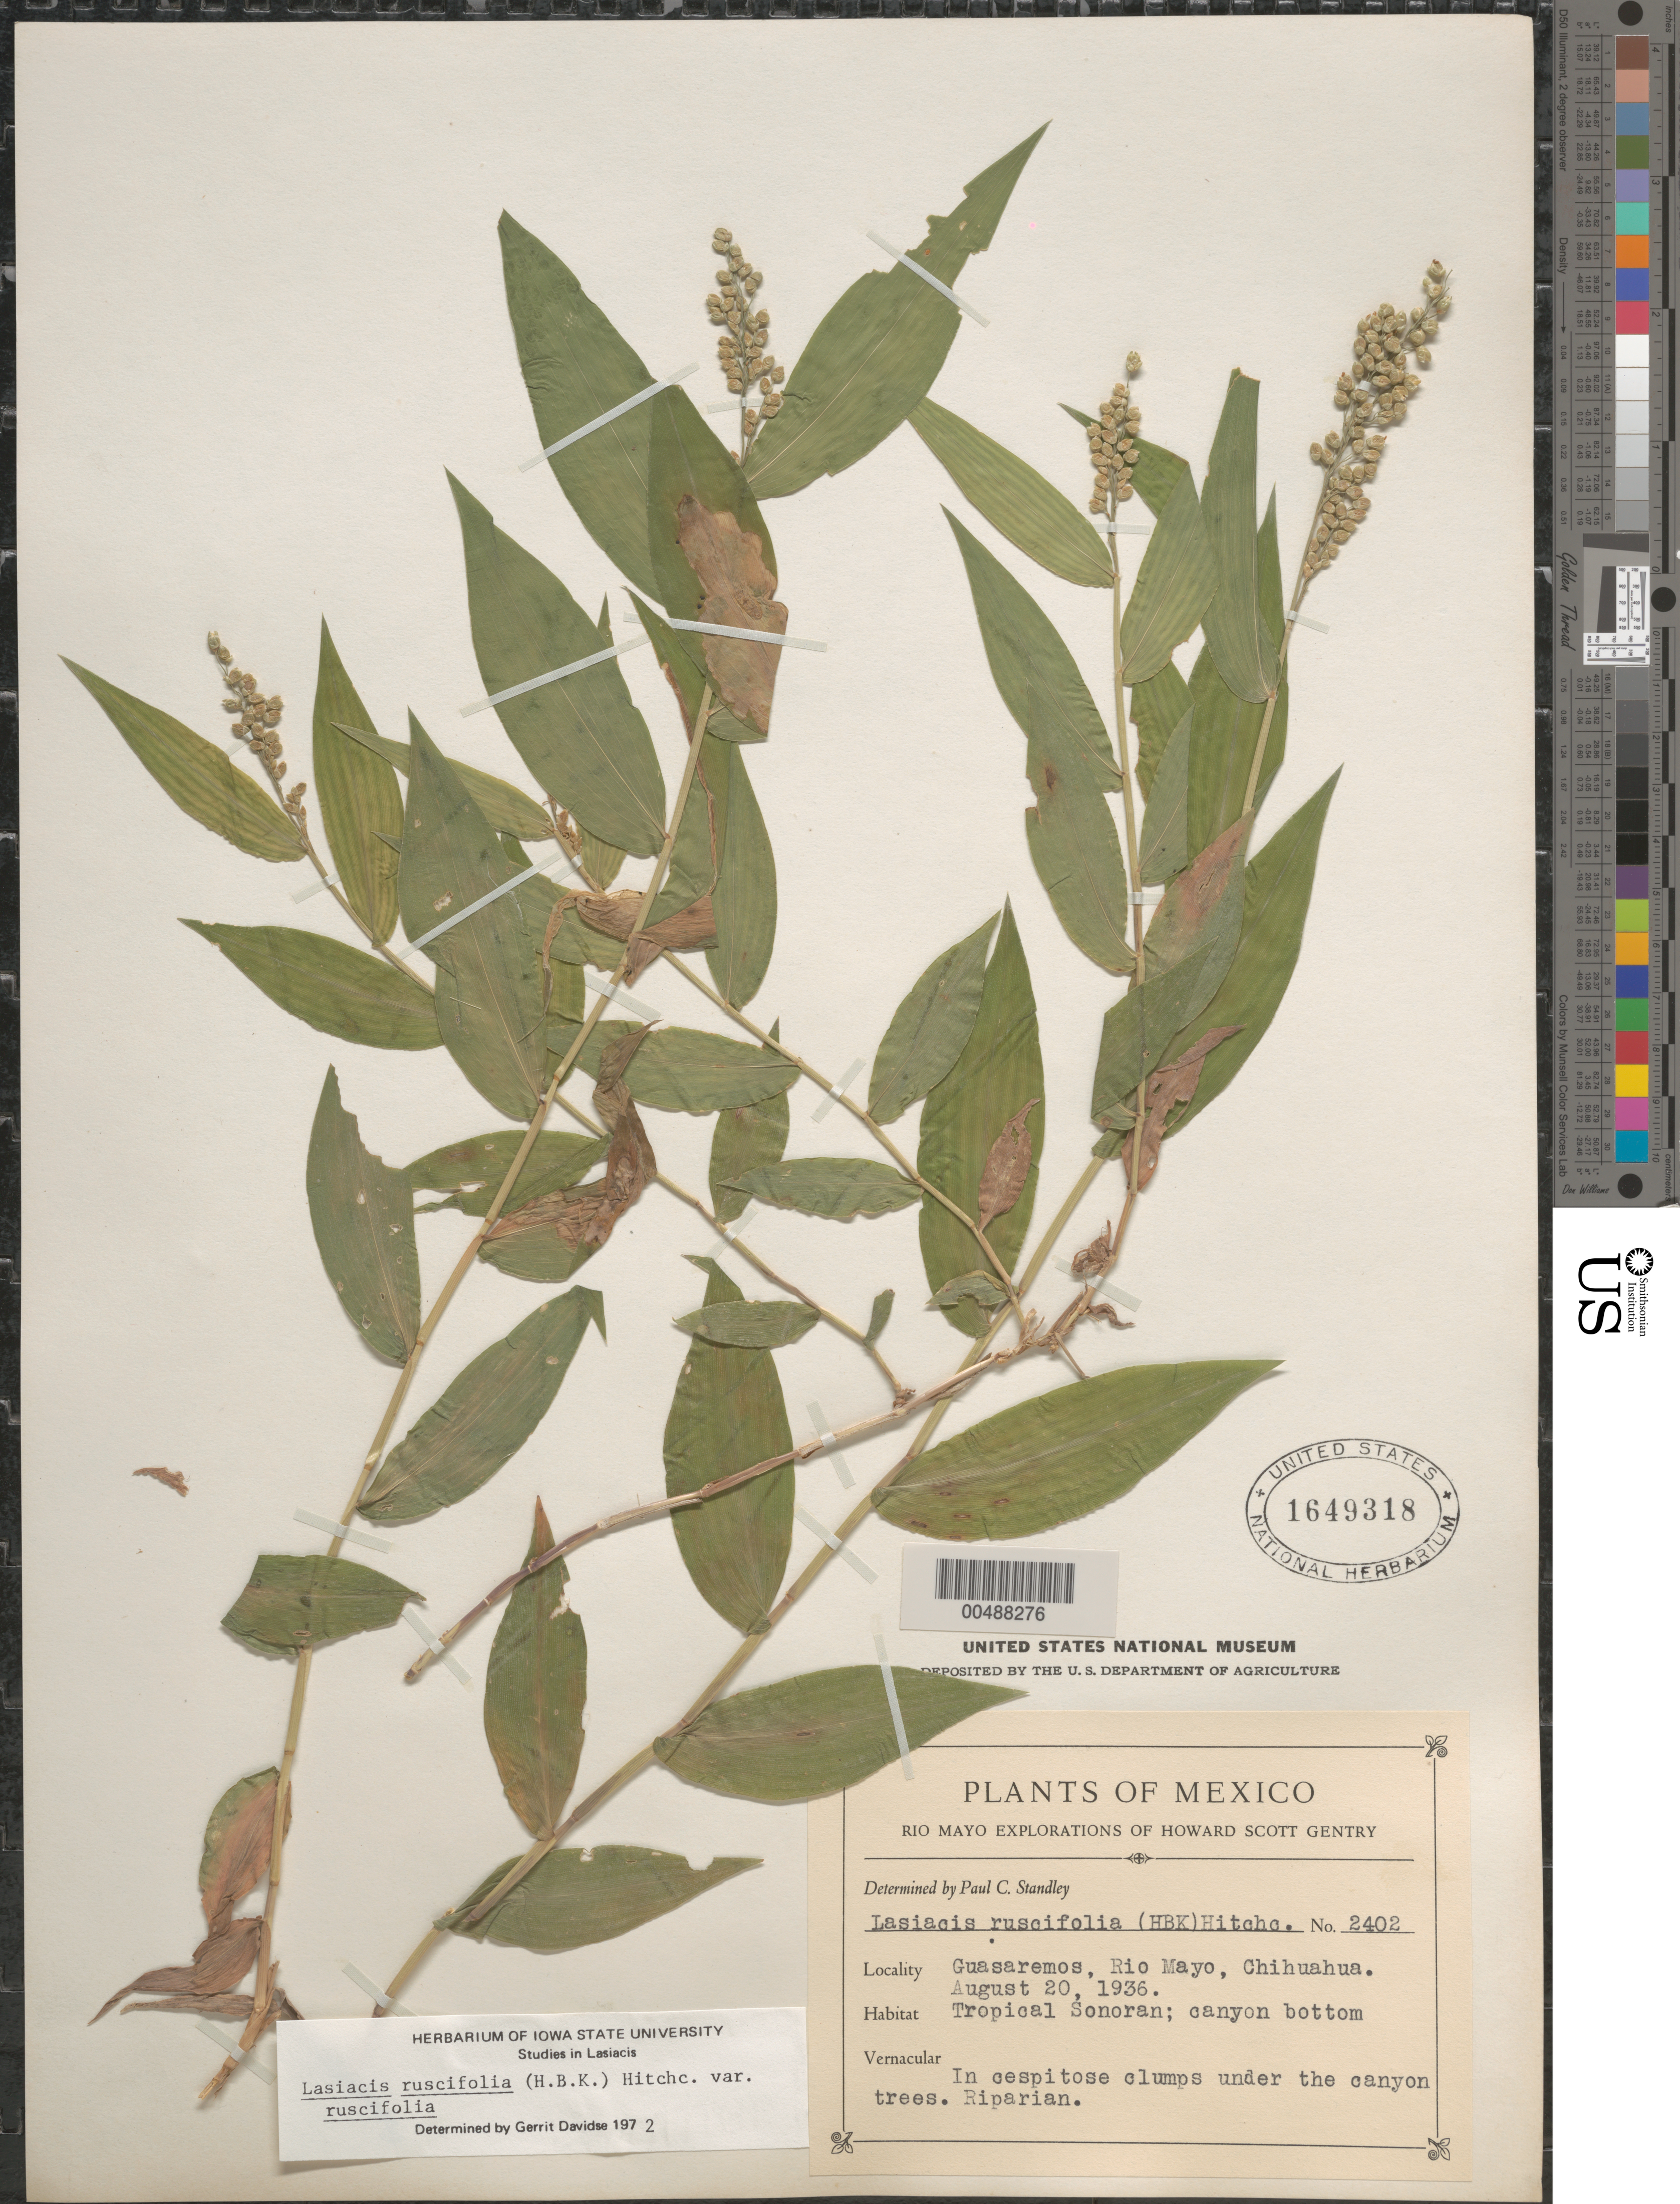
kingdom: Plantae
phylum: Tracheophyta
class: Liliopsida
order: Poales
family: Poaceae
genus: Lasiacis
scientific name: Lasiacis ruscifolia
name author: (Kunth) Hitchc.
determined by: Davidse, Gerrit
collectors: H. S. Gentry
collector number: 2402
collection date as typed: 20 Aug 1936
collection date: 1936-08-20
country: Mexico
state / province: Chihuahua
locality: Guasaremos, Rio Mayo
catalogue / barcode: US 1649318